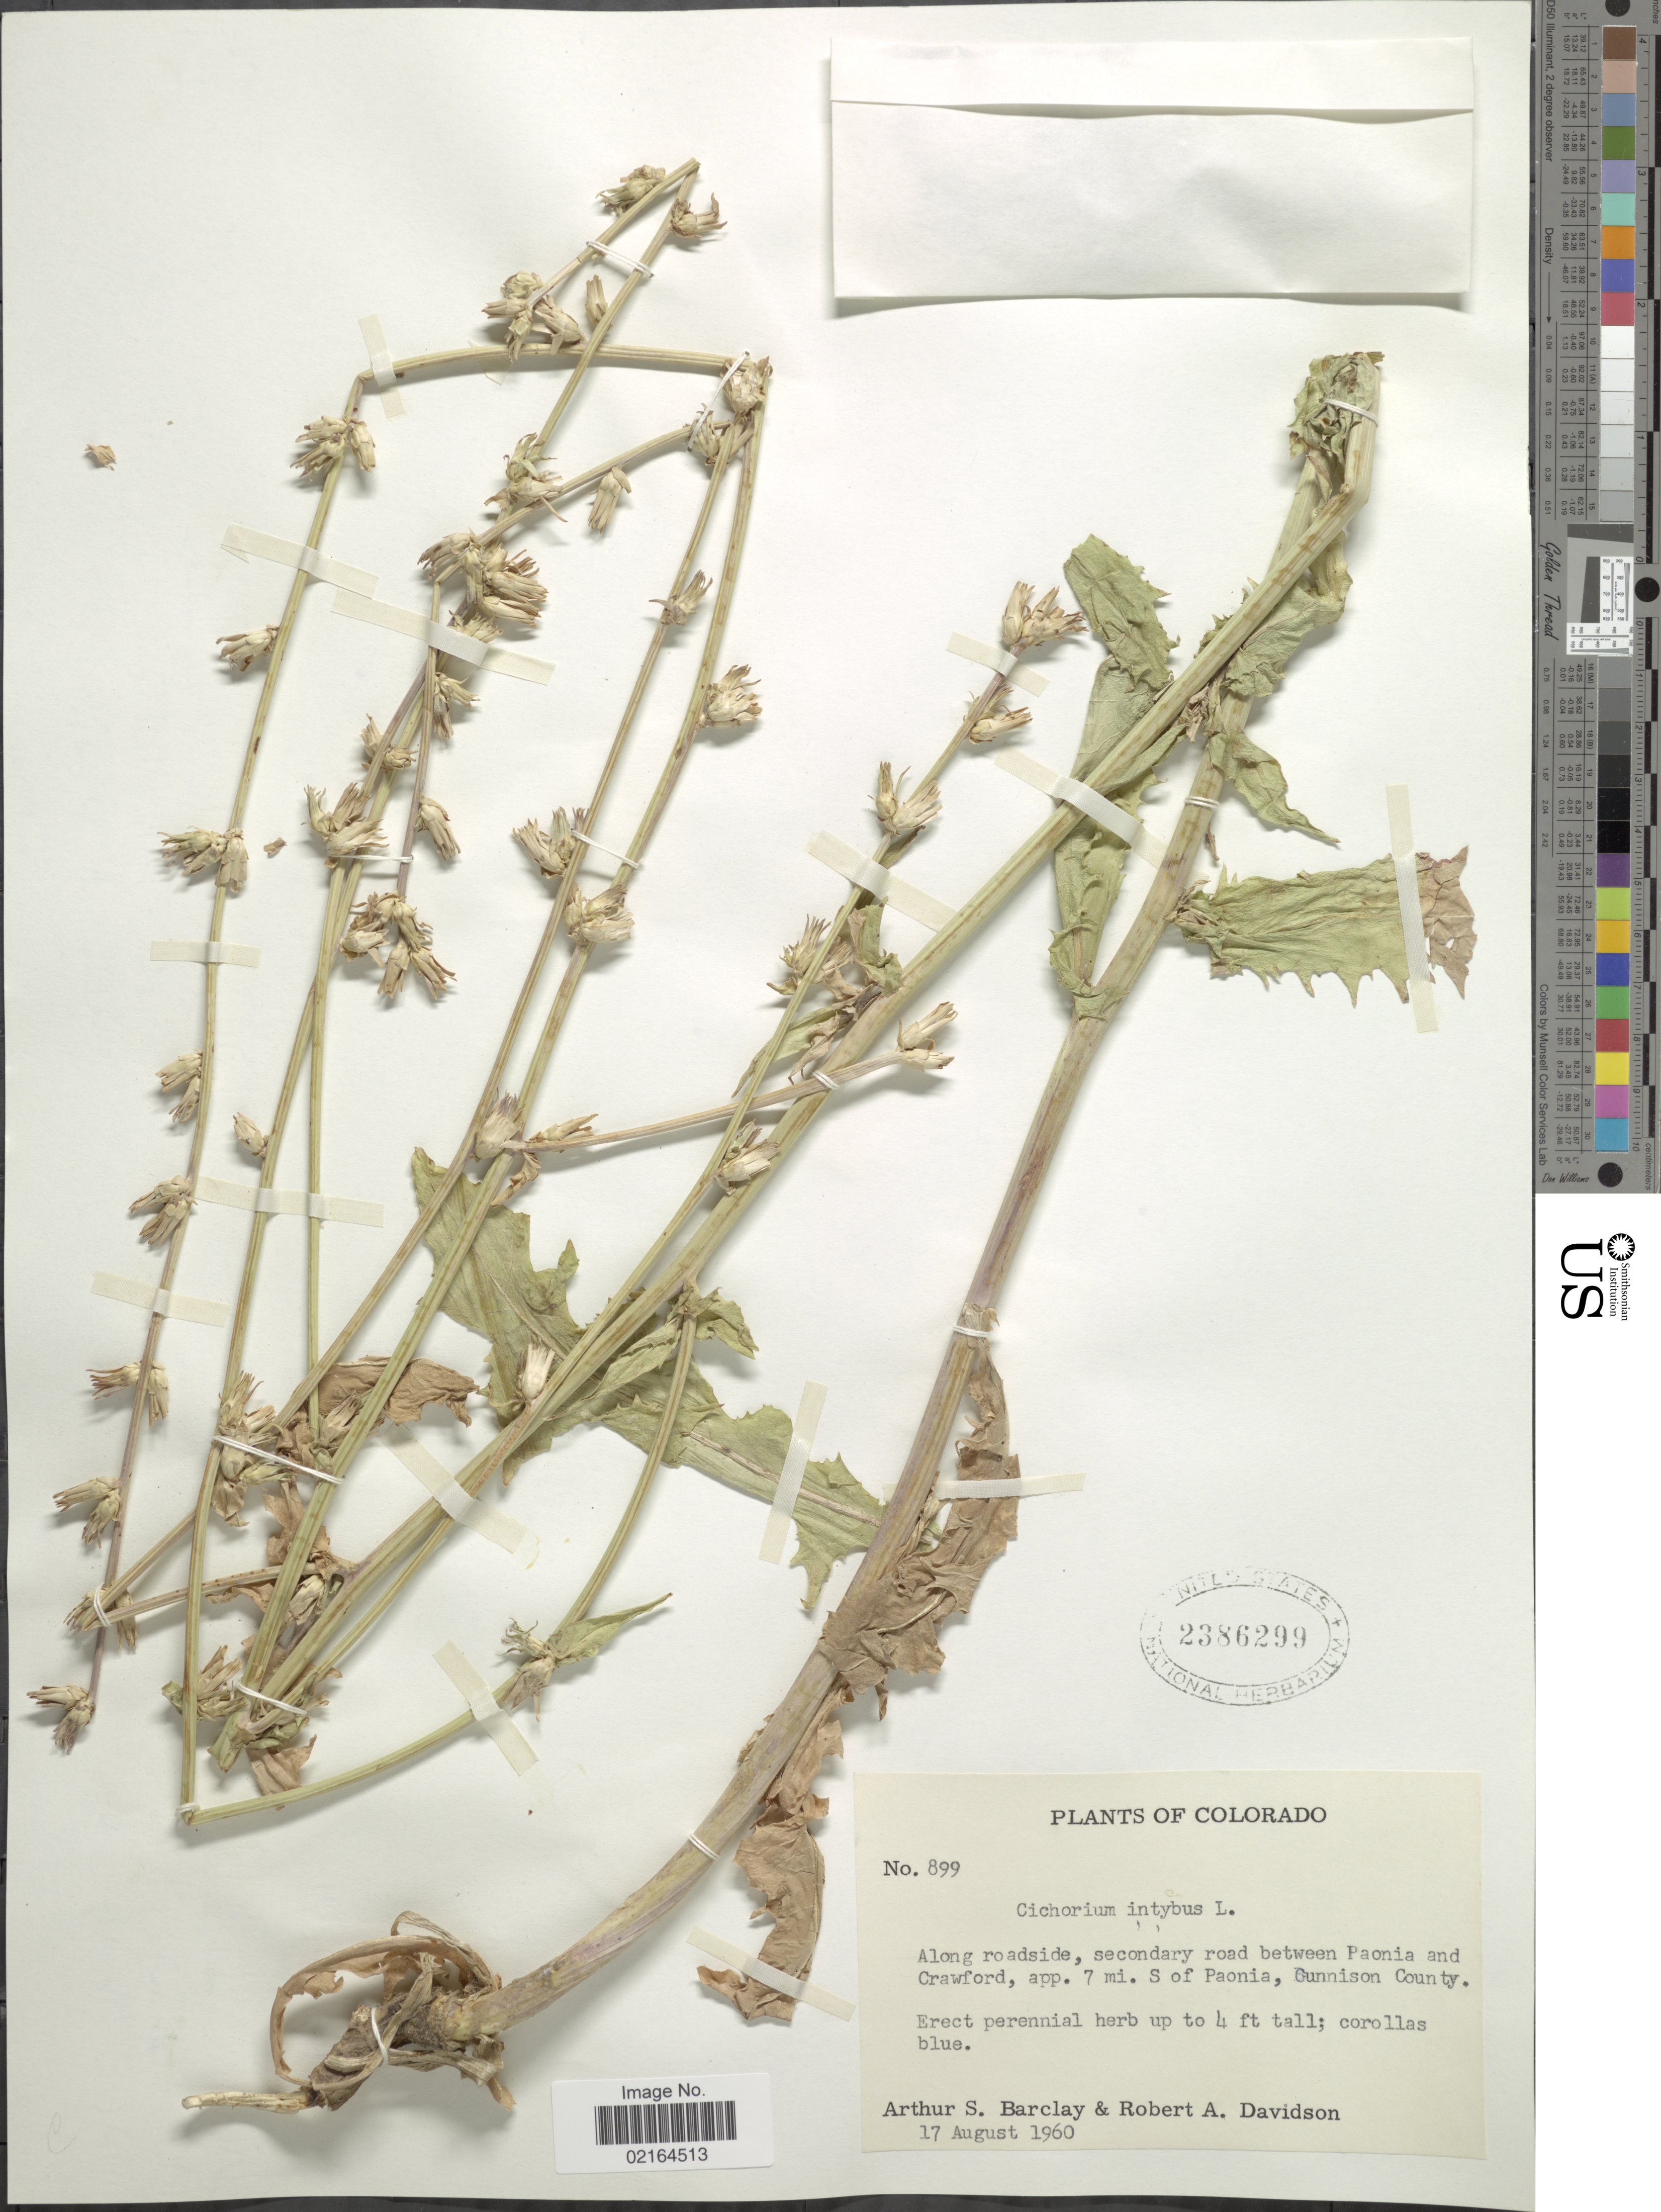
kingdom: Plantae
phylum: Tracheophyta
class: Magnoliopsida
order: Asterales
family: Asteraceae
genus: Cichorium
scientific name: Cichorium intybus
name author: L.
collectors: A. S. Barclay & R. A. Davidson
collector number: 899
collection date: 1960-08-17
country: United States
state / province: Colorado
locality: Along roadside, secondary road between Paonia and Crawford, app. 7 mi. of Paonia, Gunnison County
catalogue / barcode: US 2386299